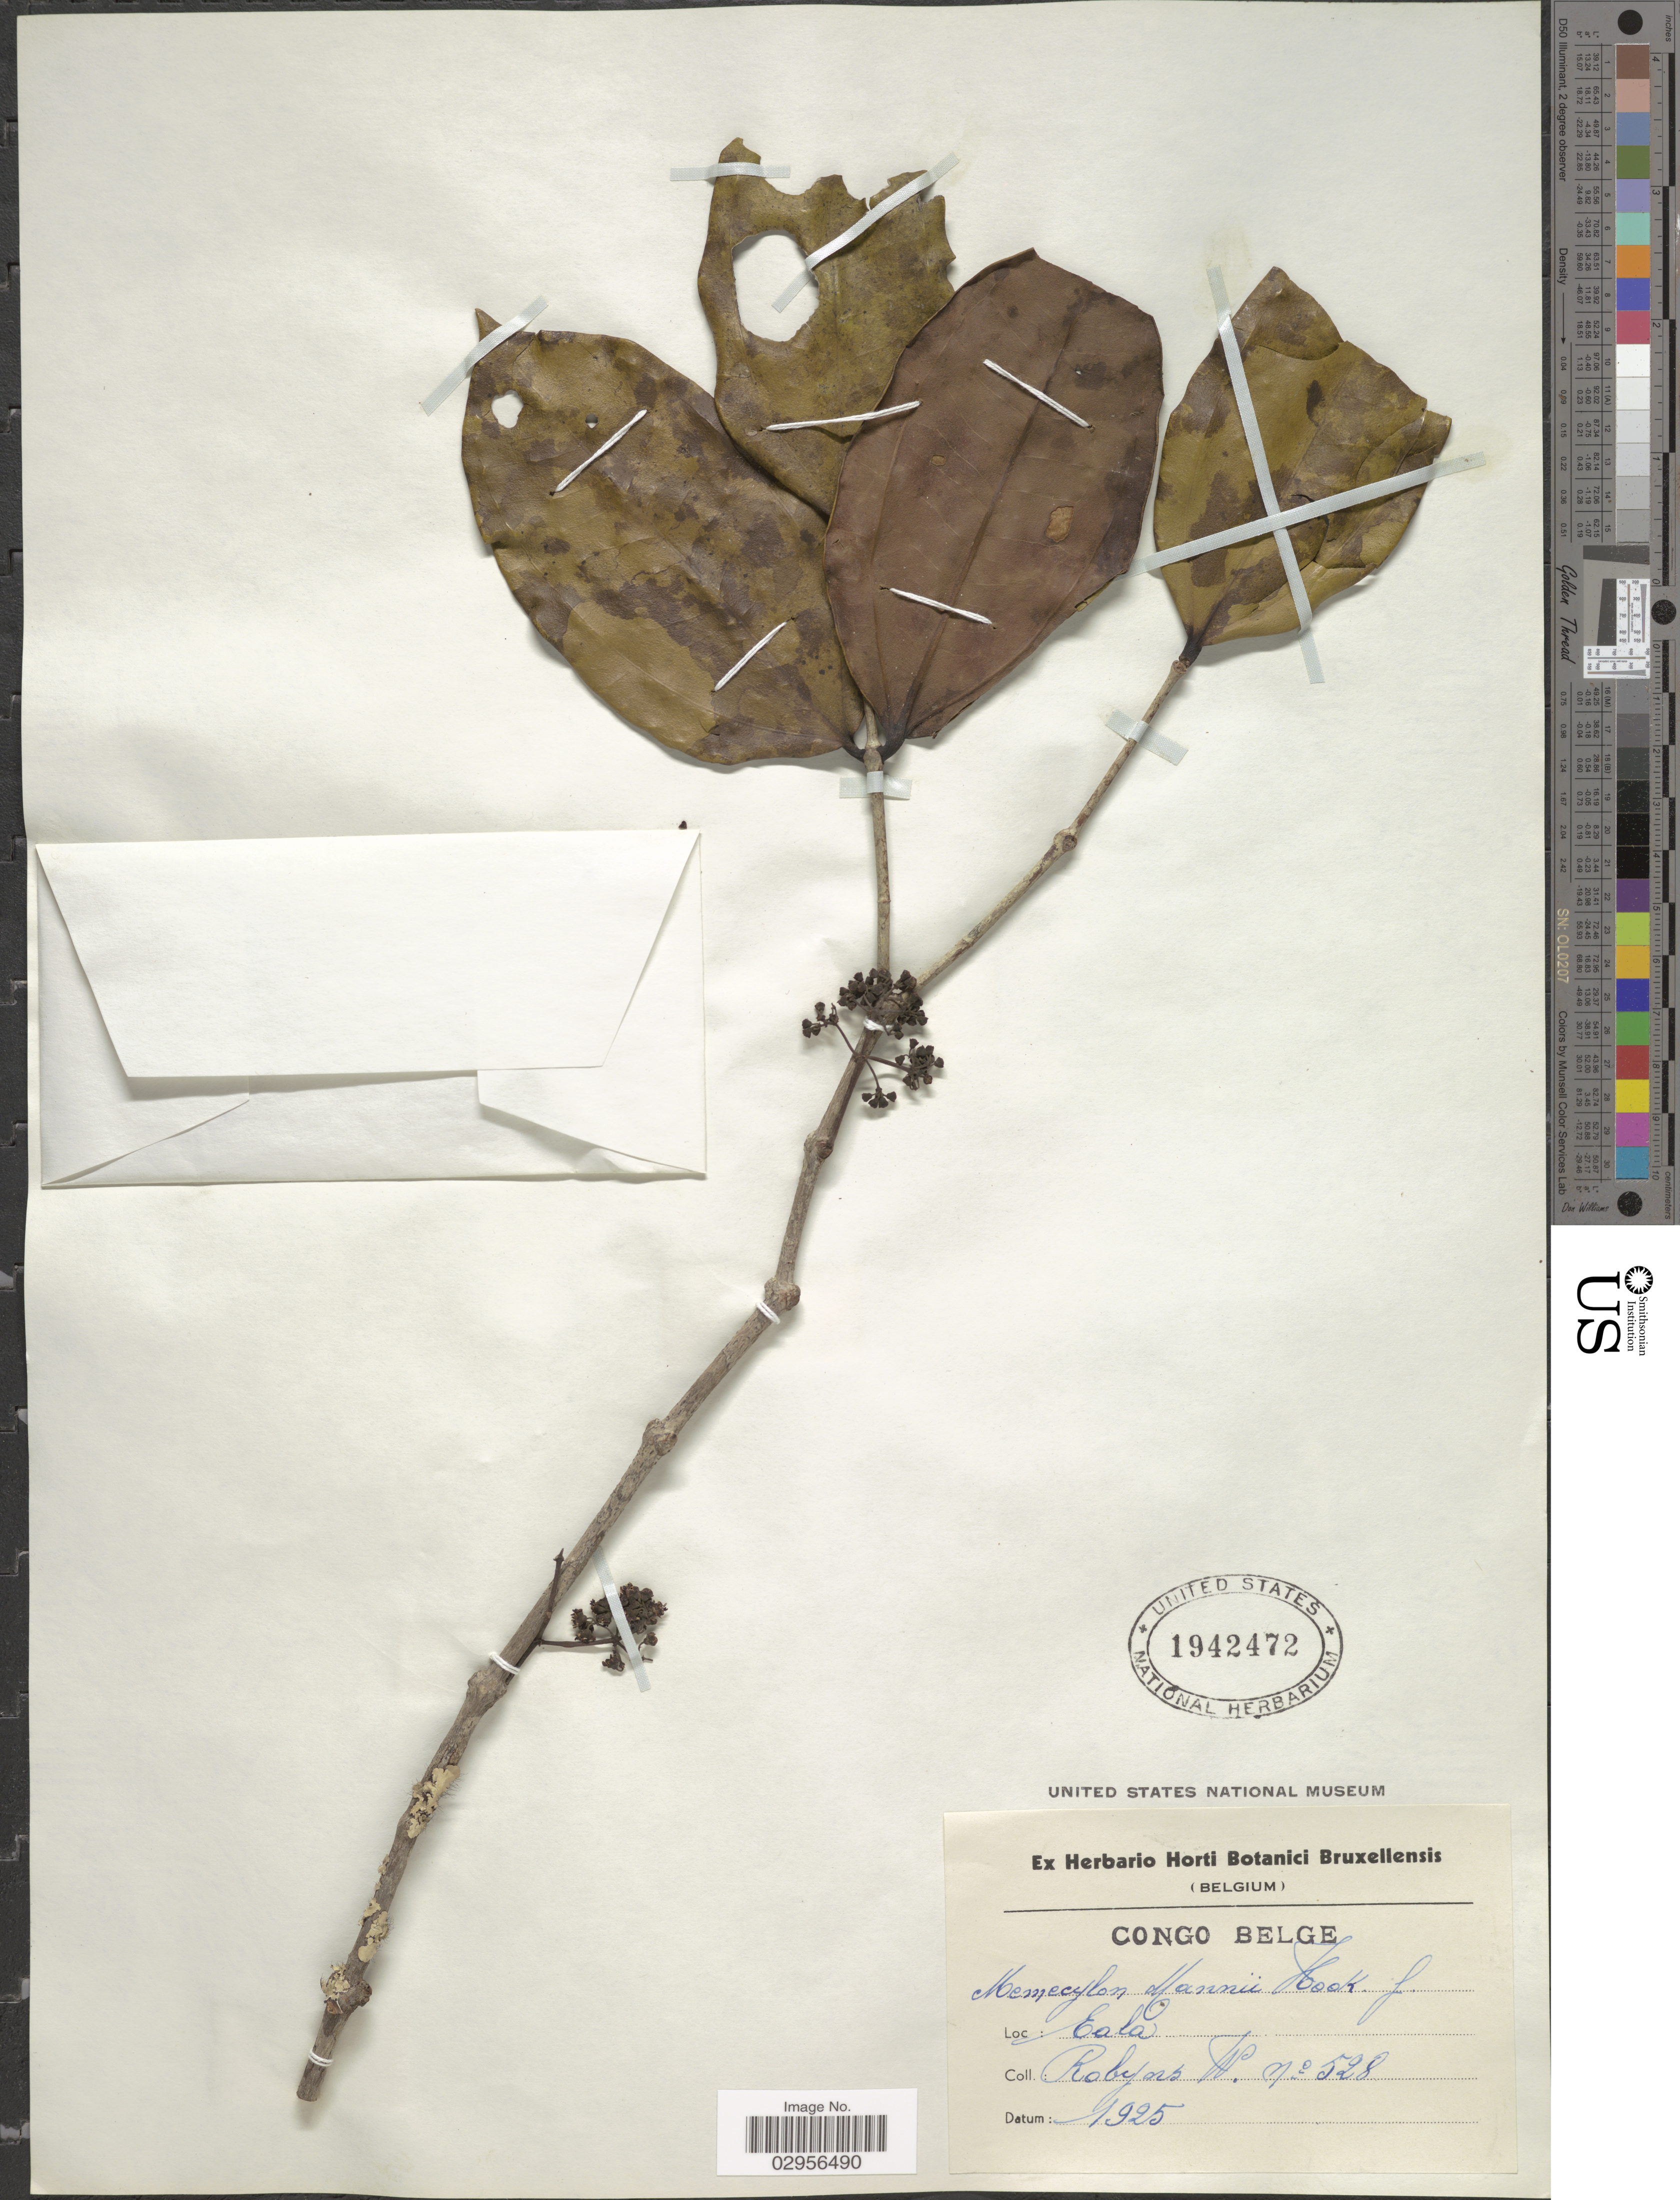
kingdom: Plantae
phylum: Tracheophyta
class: Magnoliopsida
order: Myrtales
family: Melastomataceae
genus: Memecylon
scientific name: Memecylon mannii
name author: Hook. f.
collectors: W. Robyns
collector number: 528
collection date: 1925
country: Congo, Democratic Republic of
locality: Congo Belge, Eala.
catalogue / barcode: US 1942472